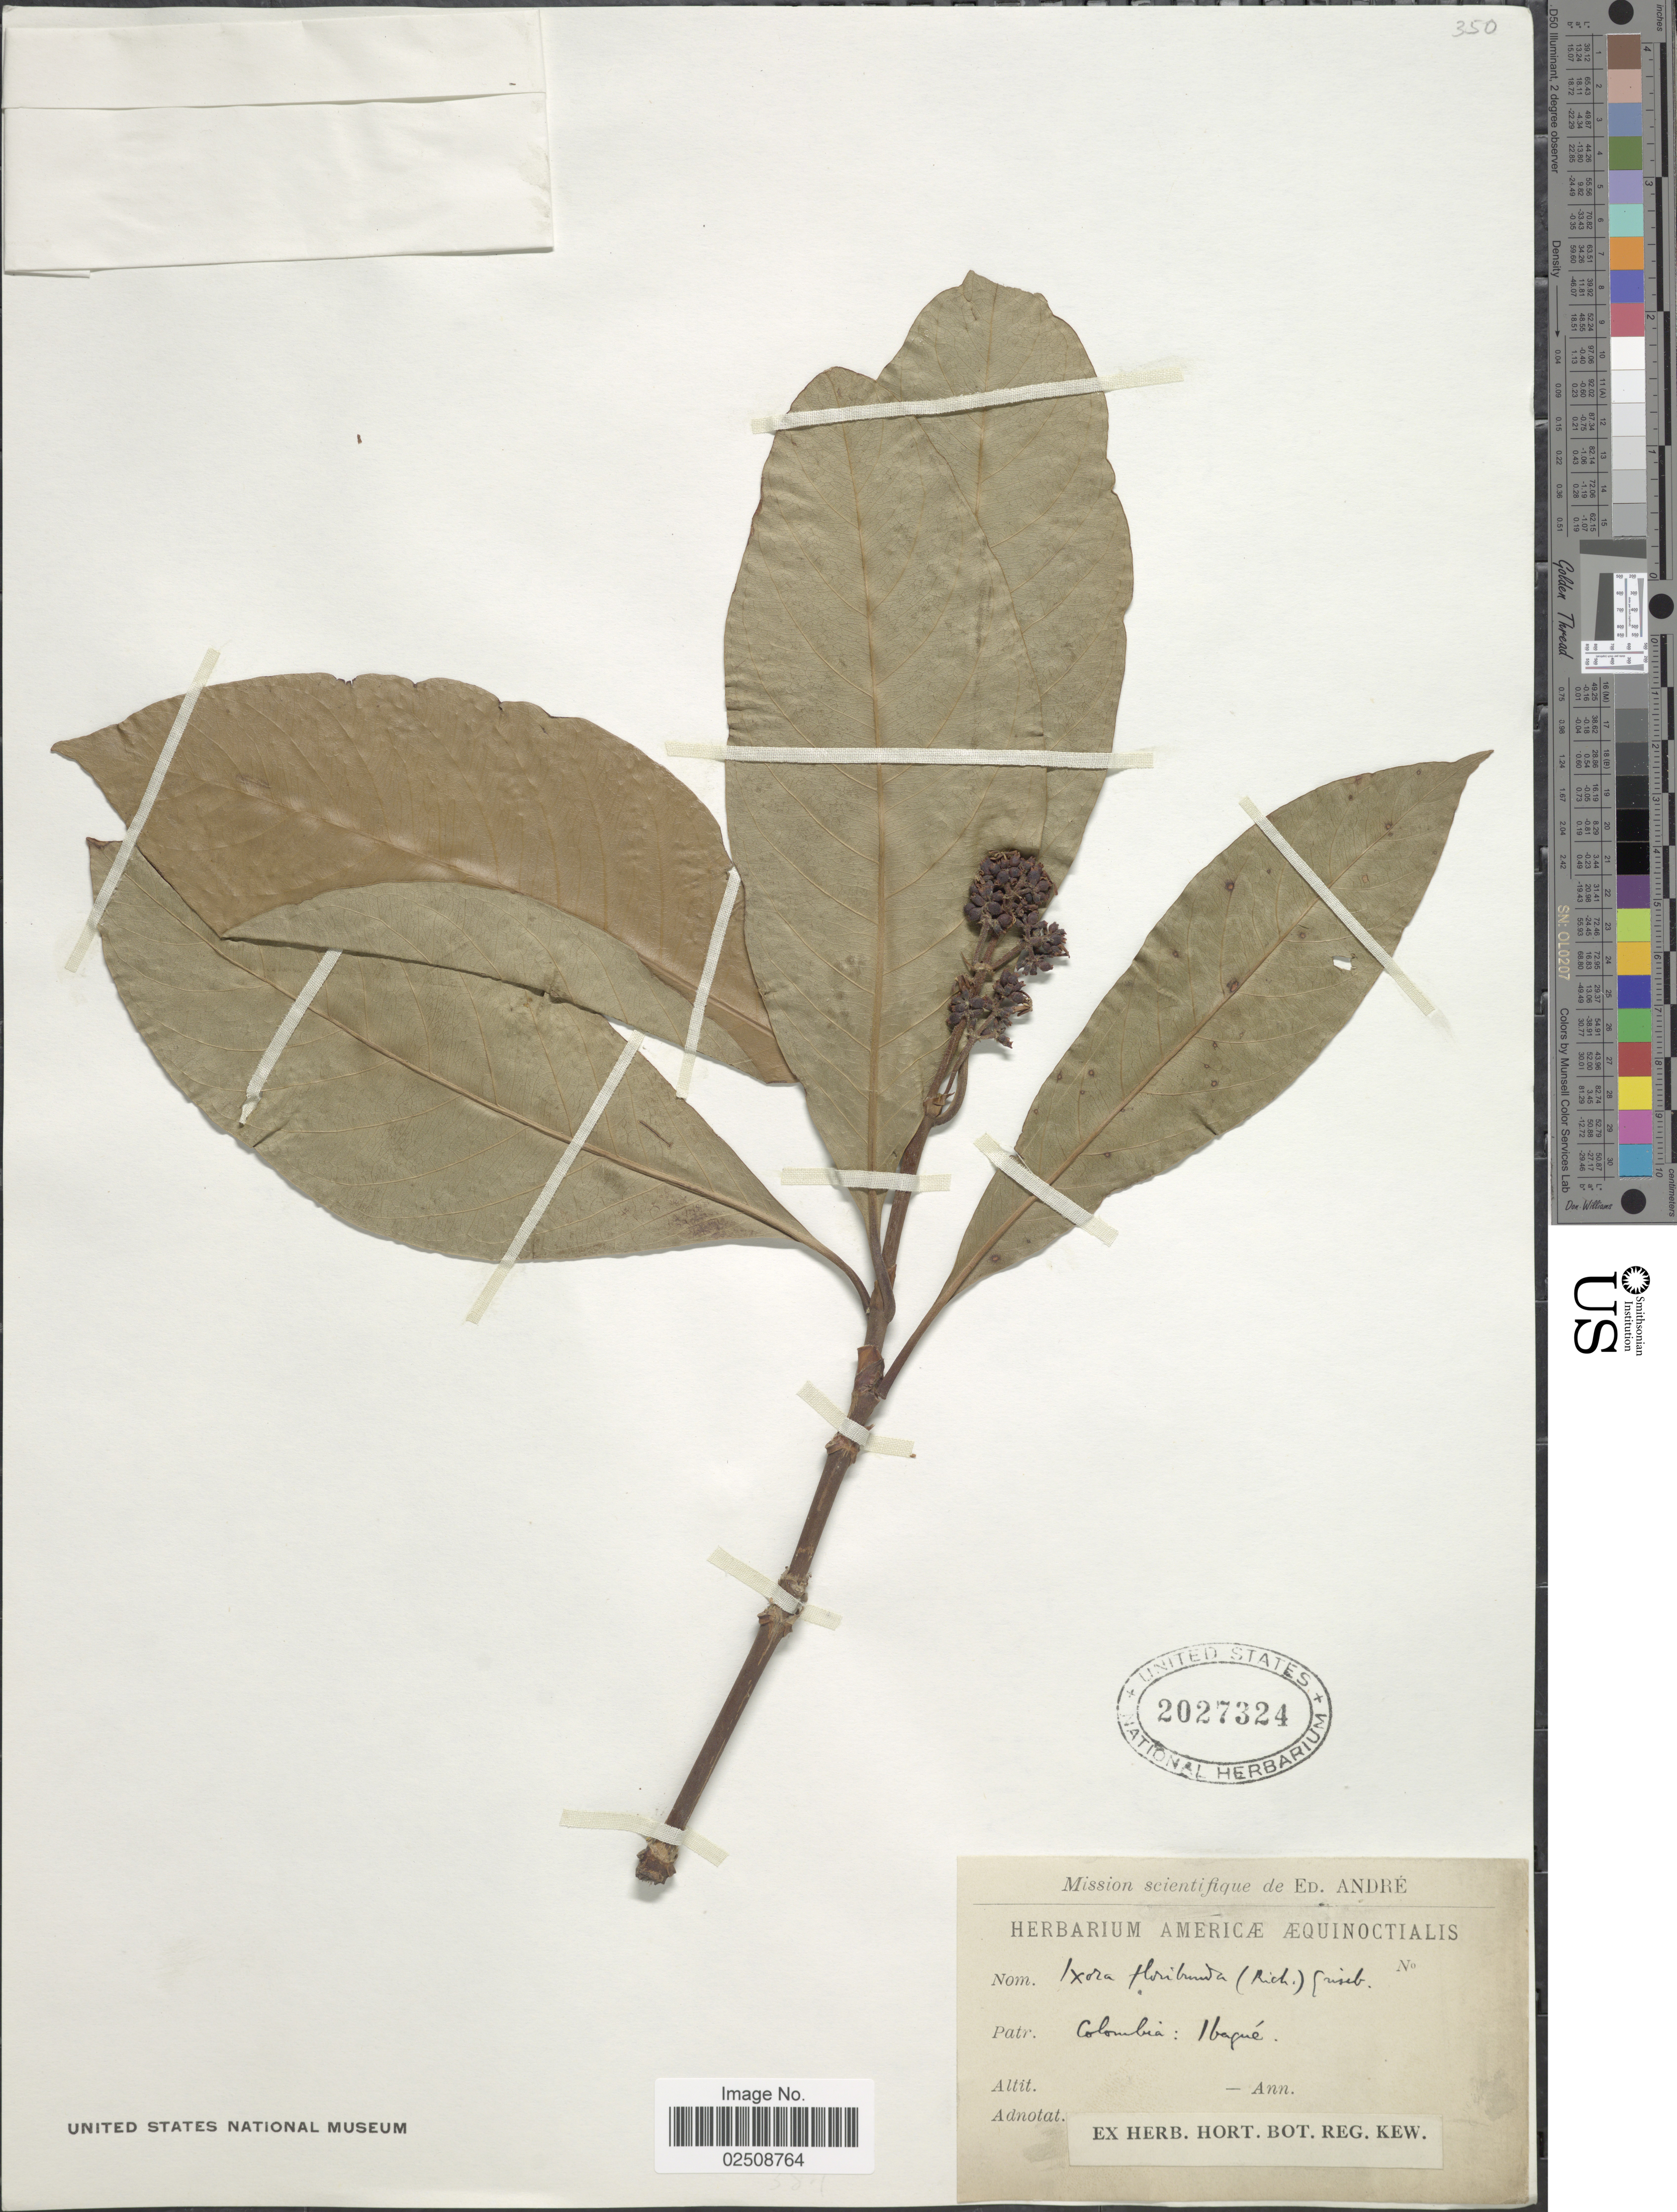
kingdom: Plantae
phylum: Tracheophyta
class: Magnoliopsida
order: Gentianales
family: Rubiaceae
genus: Ixora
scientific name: Ixora floribunda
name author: (A. Rich.) Griseb.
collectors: E. Andre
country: Colombia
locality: Ibaque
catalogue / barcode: US 2027324